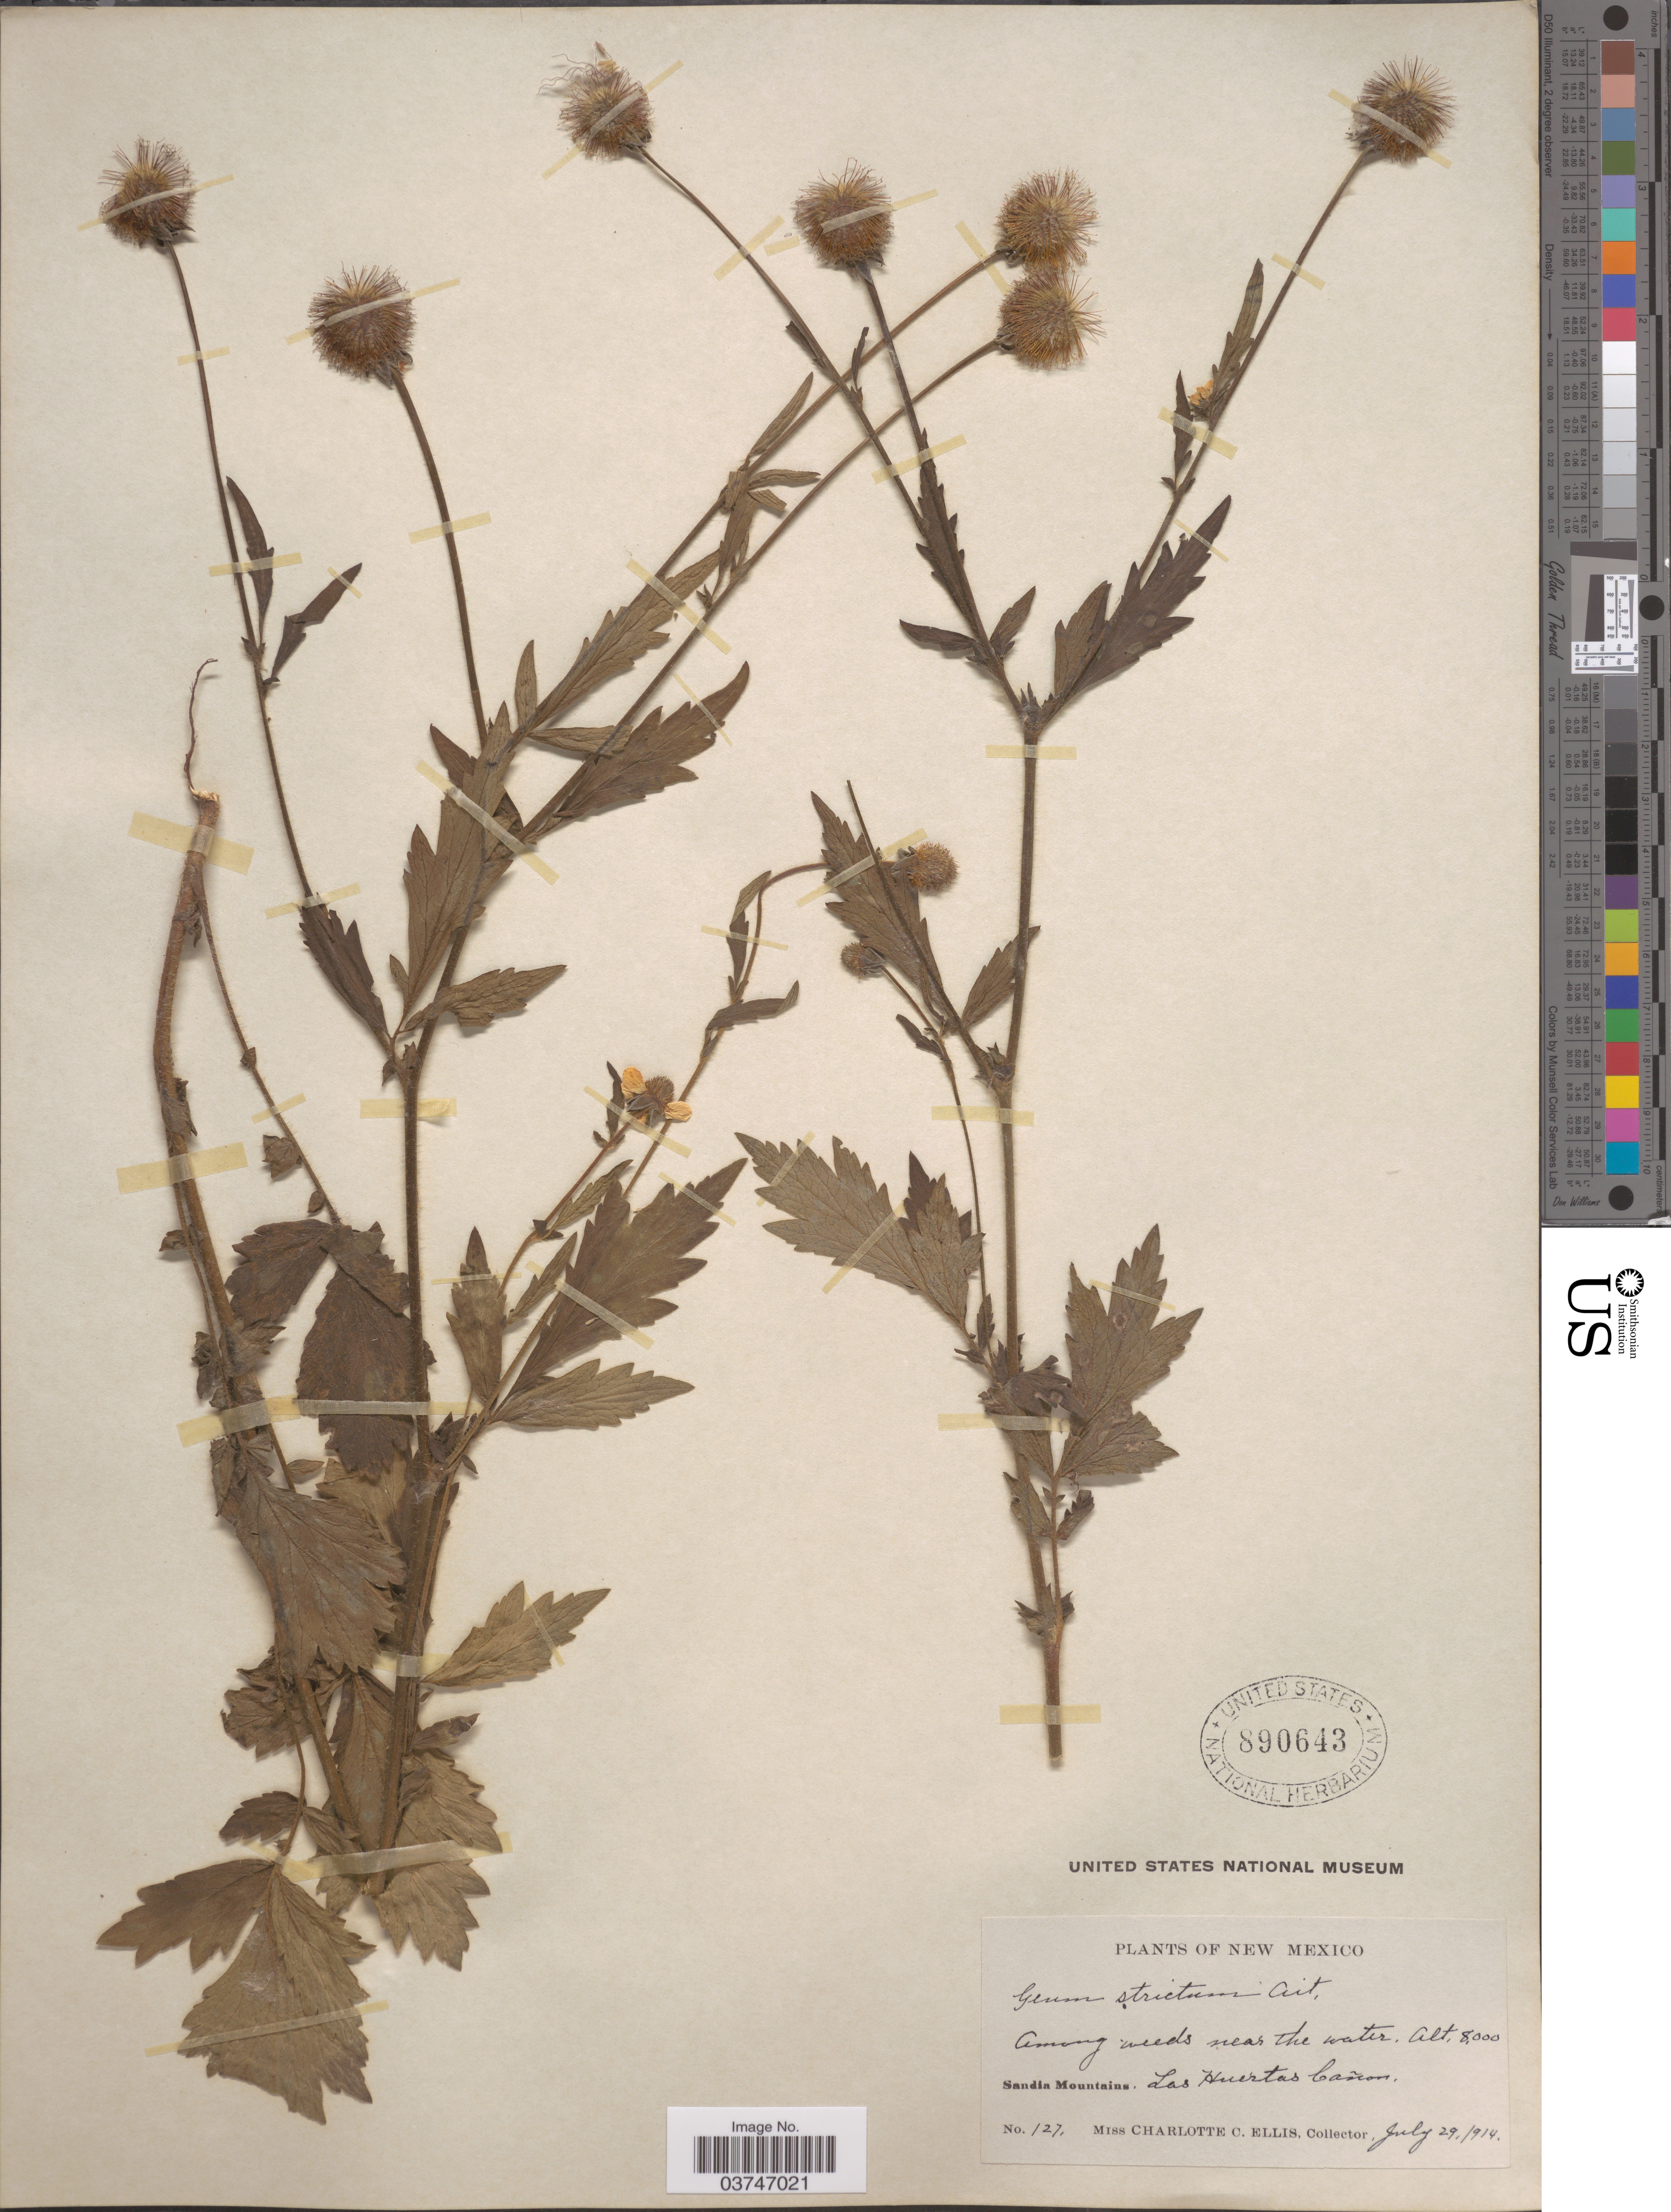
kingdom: Plantae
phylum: Tracheophyta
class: Magnoliopsida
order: Rosales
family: Rosaceae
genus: Geum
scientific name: Geum aleppicum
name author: Jacq.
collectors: C. C. Ellis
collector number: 127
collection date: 1914-07-29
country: United States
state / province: New Mexico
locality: Sandia Mountains. Las Huertas Cañon.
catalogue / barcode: US 890643